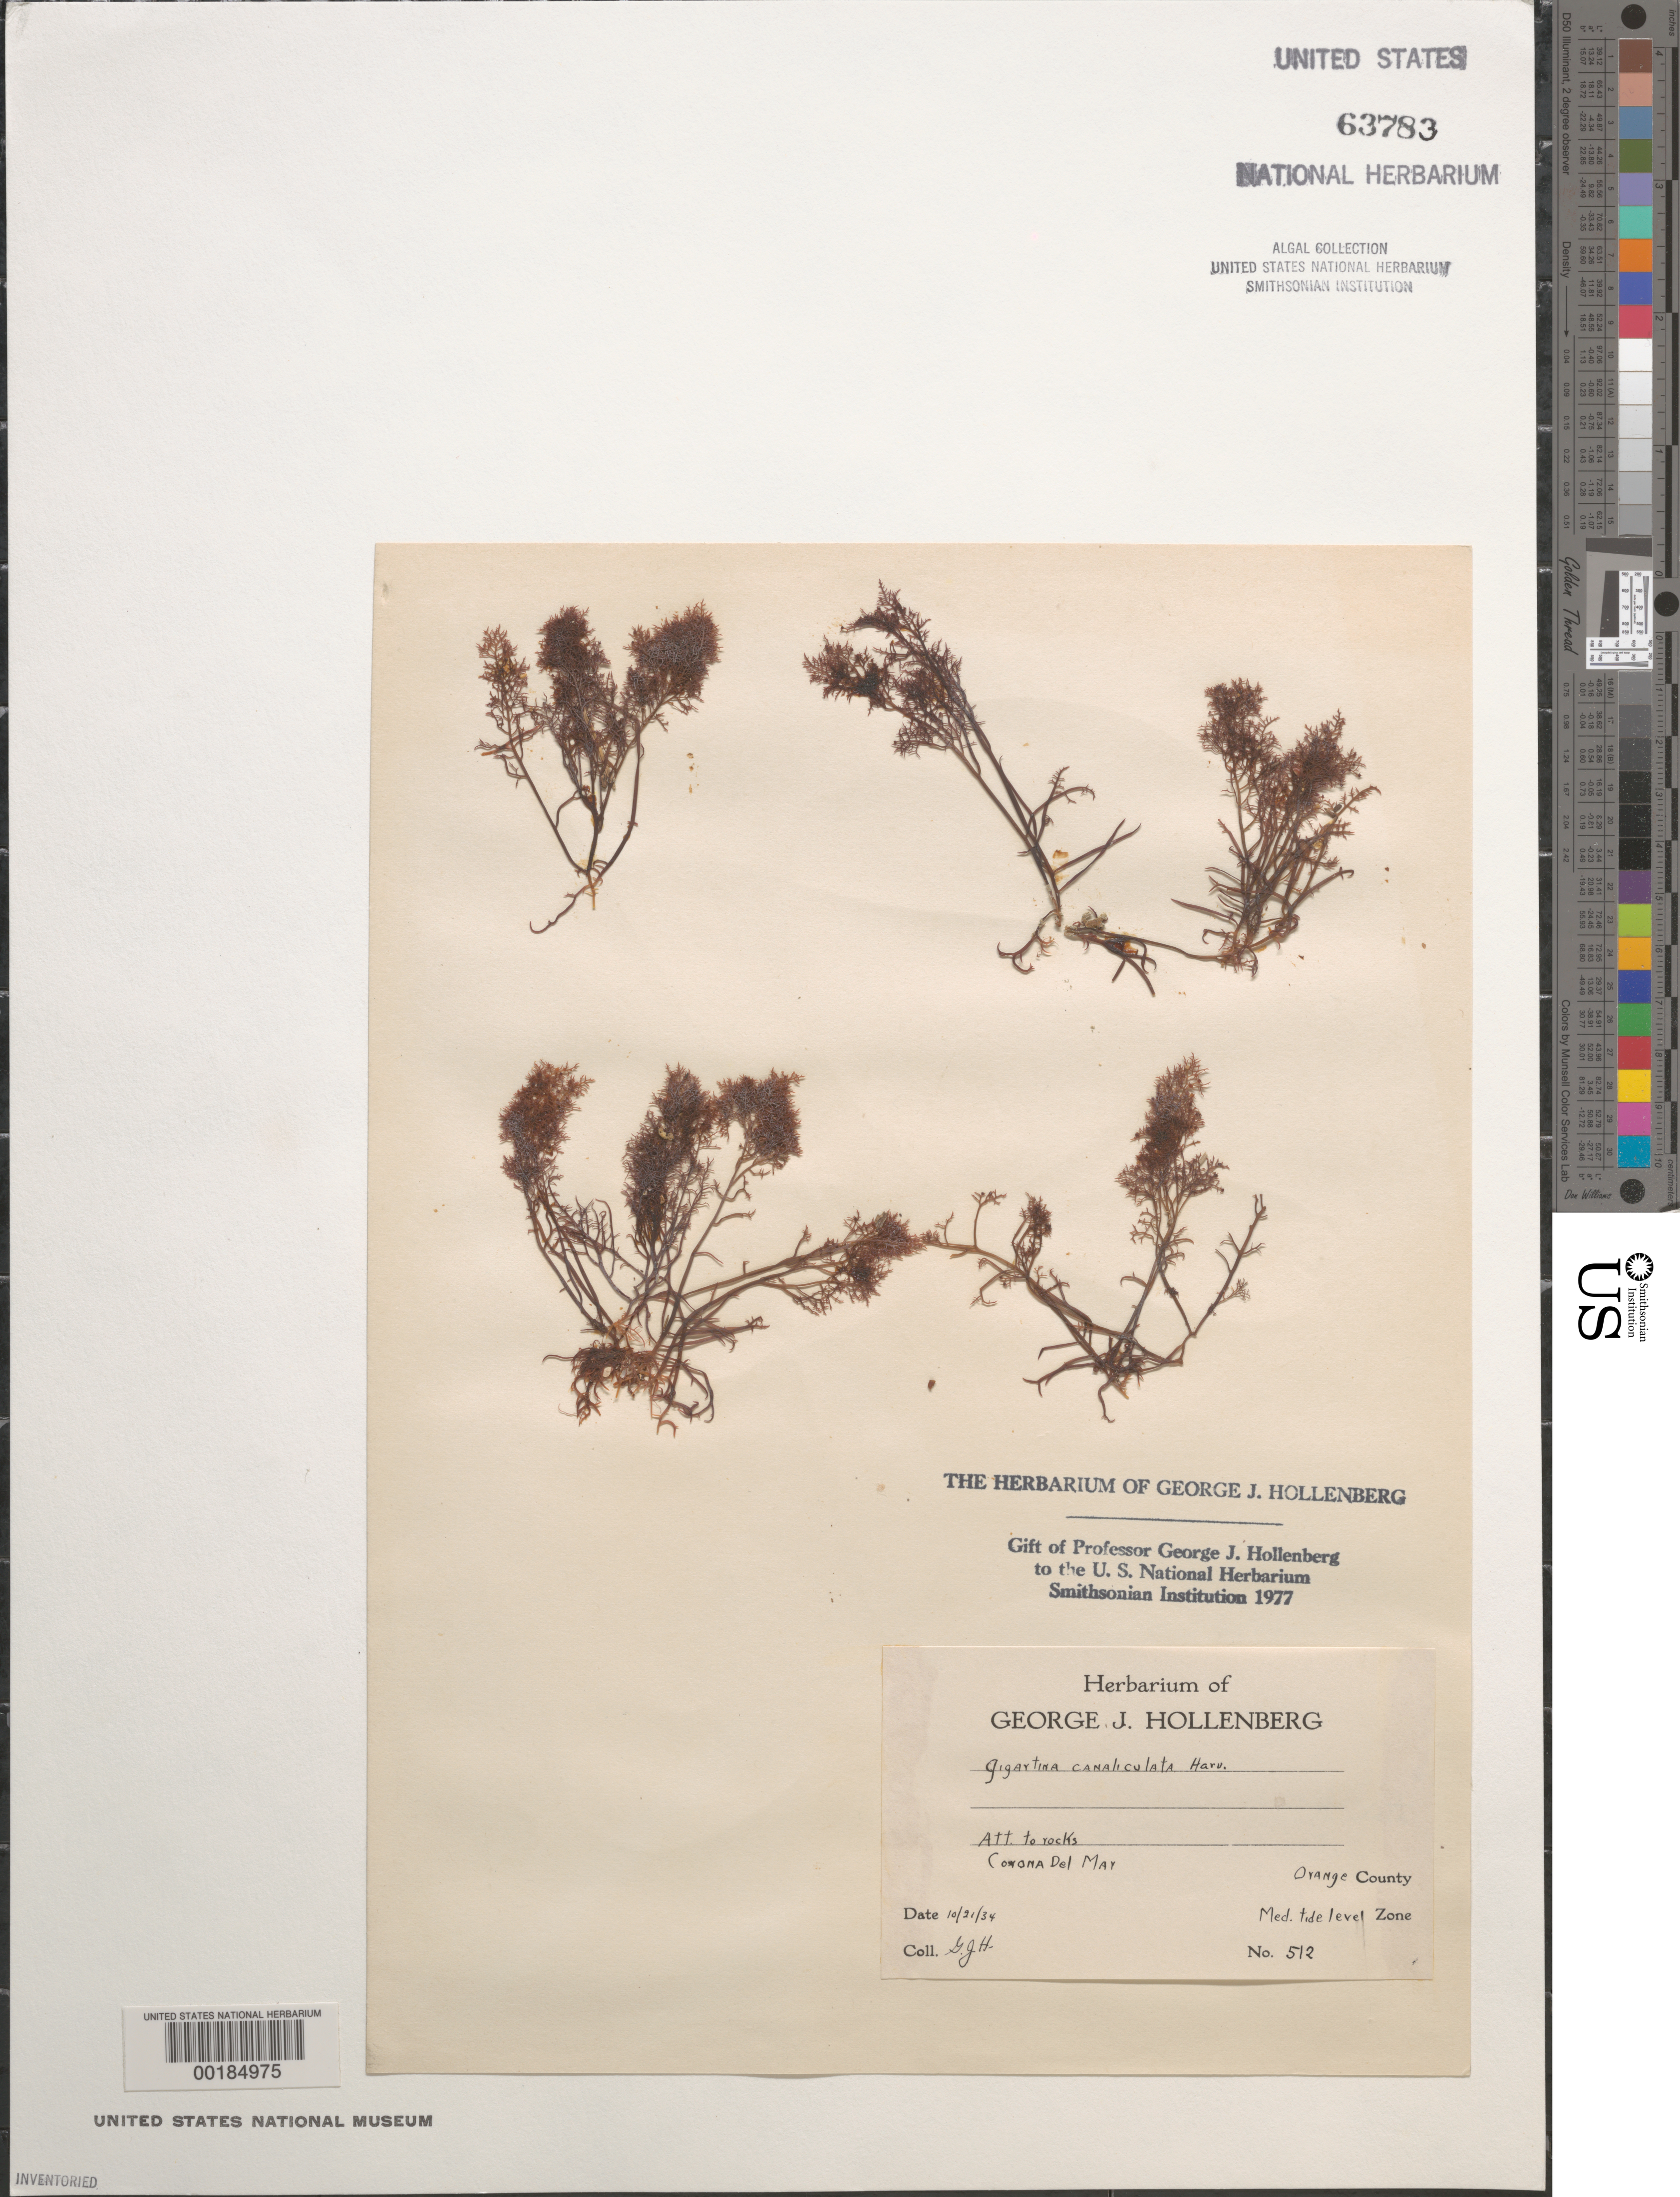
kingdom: Plantae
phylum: Rhodophyta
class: Florideophyceae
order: Gigartinales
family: Gigartinaceae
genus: Chondracanthus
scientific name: Chondracanthus canaliculatus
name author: (Harv.) Guiry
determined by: Algae name updating Project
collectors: G. Hollenberg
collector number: GJH 512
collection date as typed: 21 Oct 1934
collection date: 1934-10-21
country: United States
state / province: California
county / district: Orange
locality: Corona del Mar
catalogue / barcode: US 63783